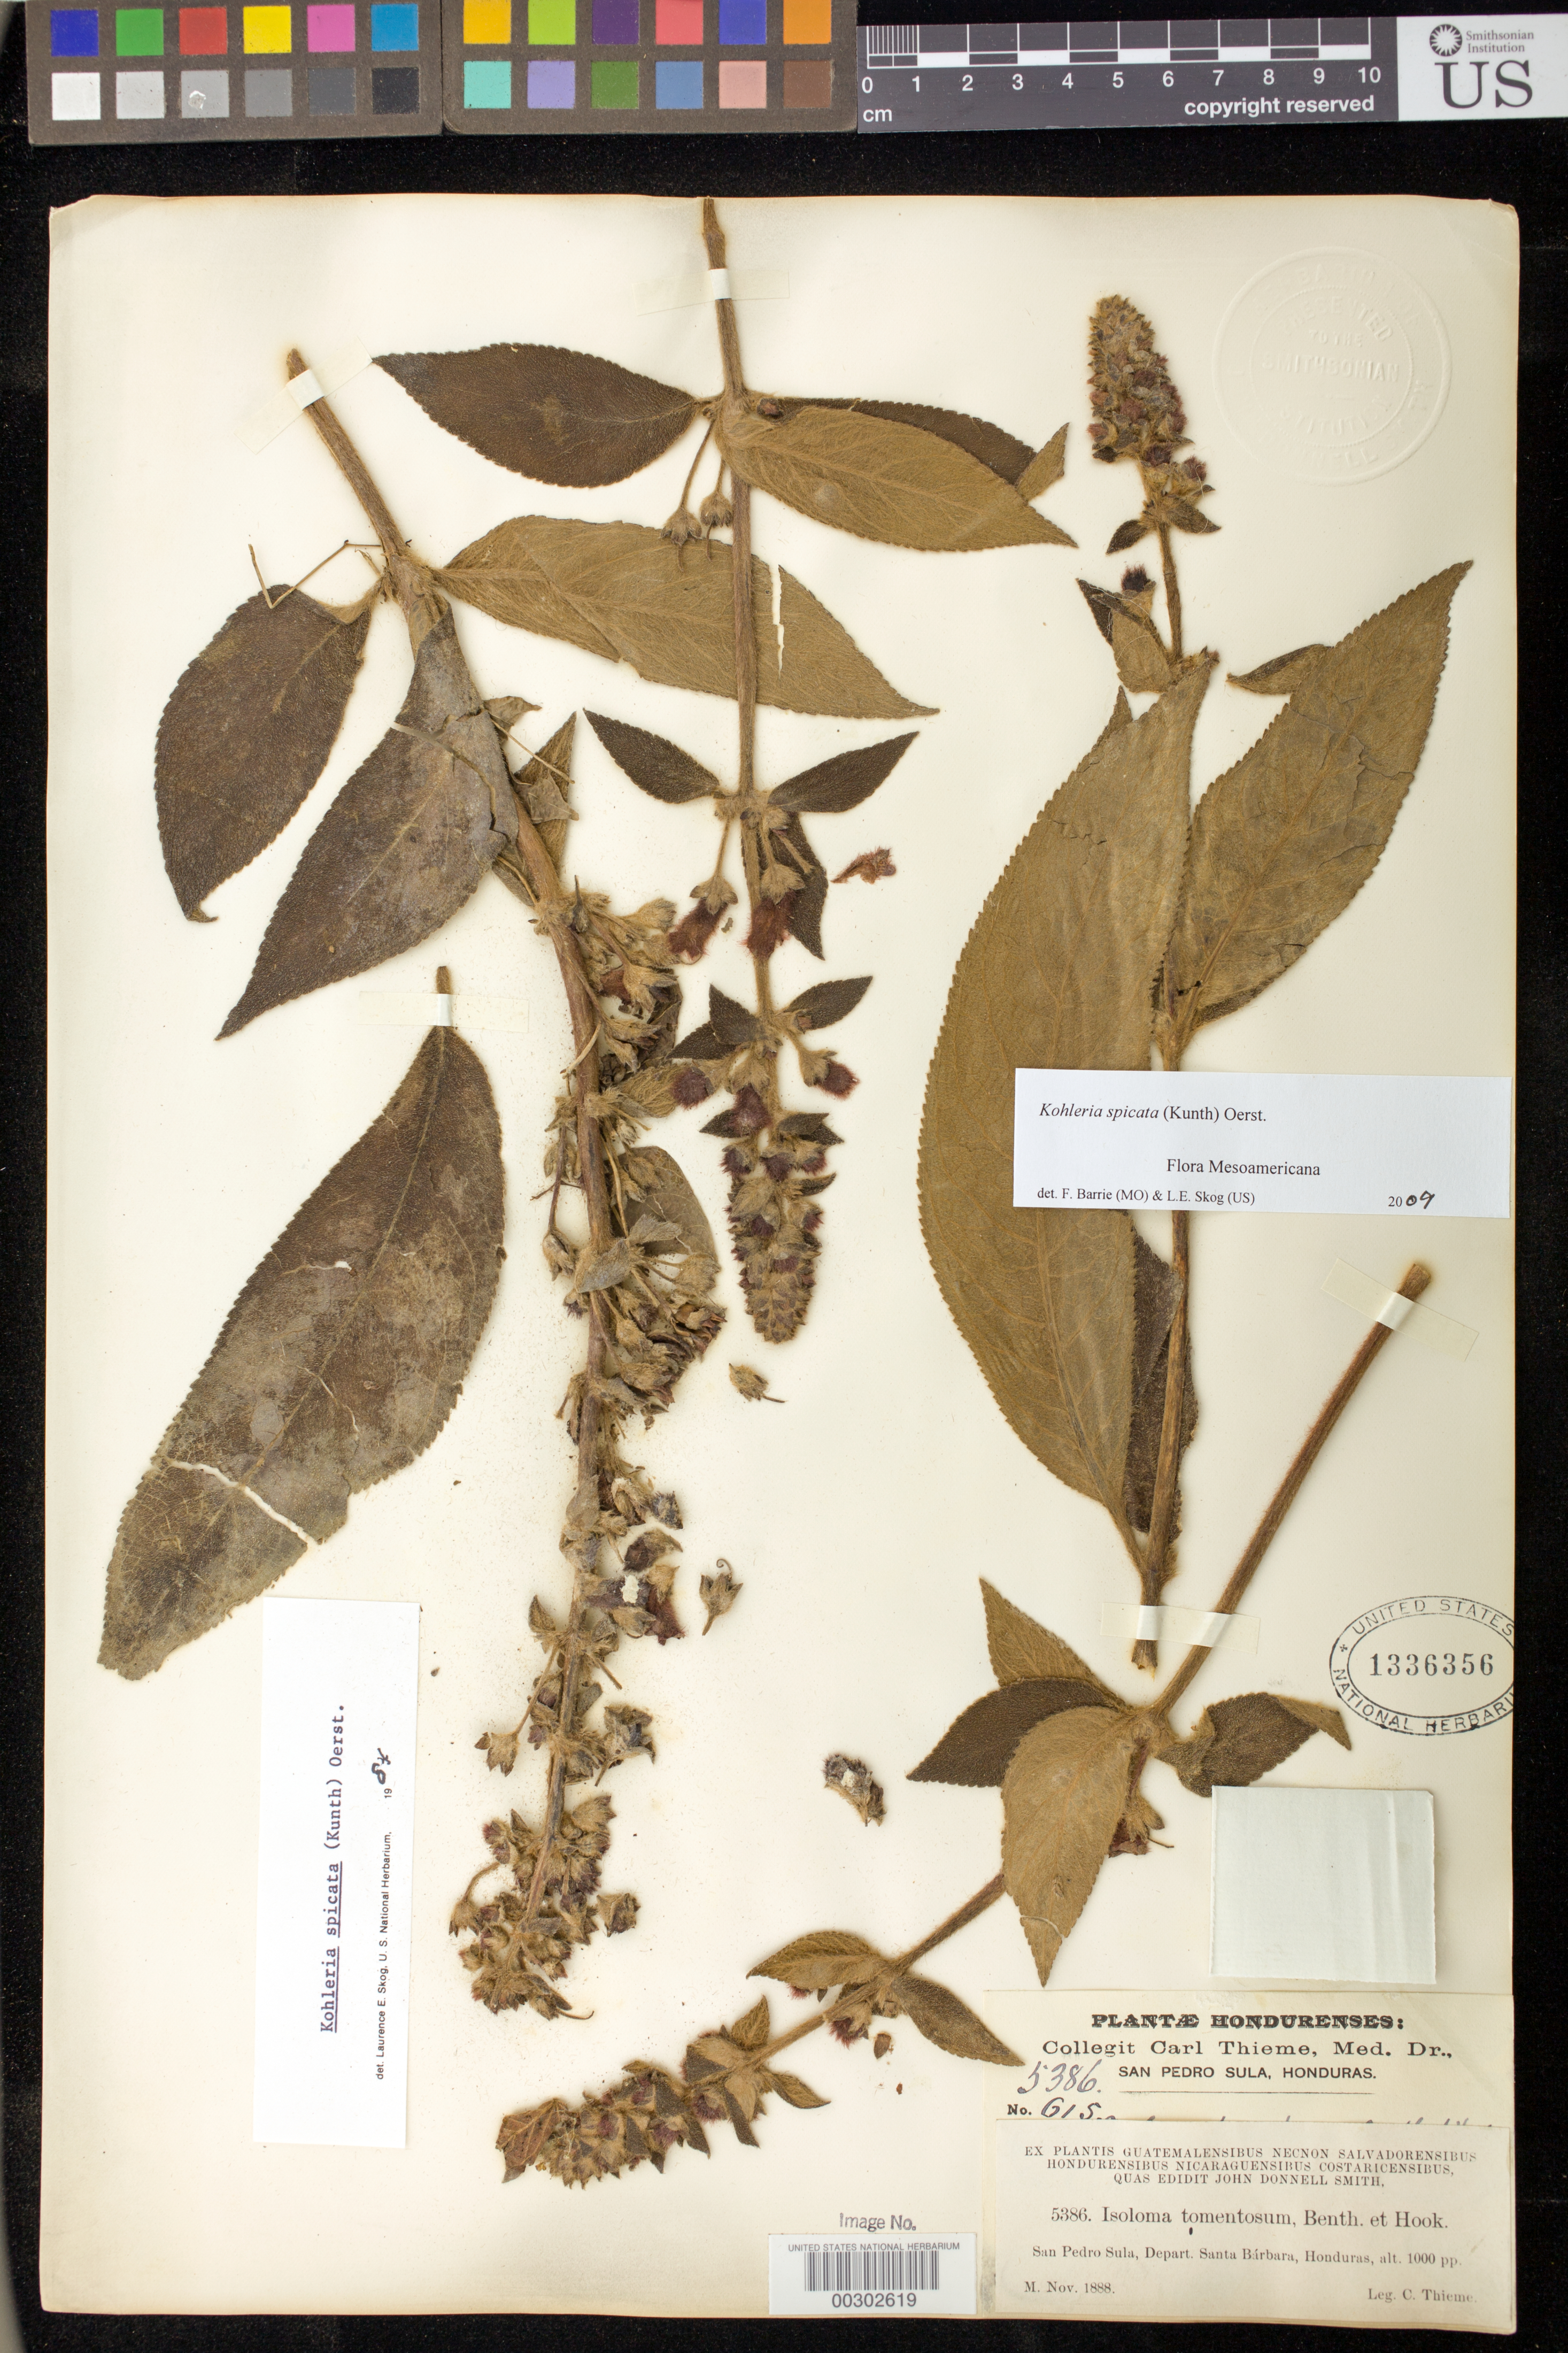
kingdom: Plantae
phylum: Tracheophyta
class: Magnoliopsida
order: Lamiales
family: Gesneriaceae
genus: Kohleria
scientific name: Kohleria spicata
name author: (Kunth) Oerst.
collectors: C. Thieme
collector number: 5386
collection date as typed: Nov 1888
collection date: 1888-11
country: Honduras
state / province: Santa Bárbara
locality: San Pedro Sula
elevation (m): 305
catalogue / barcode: US 1336356